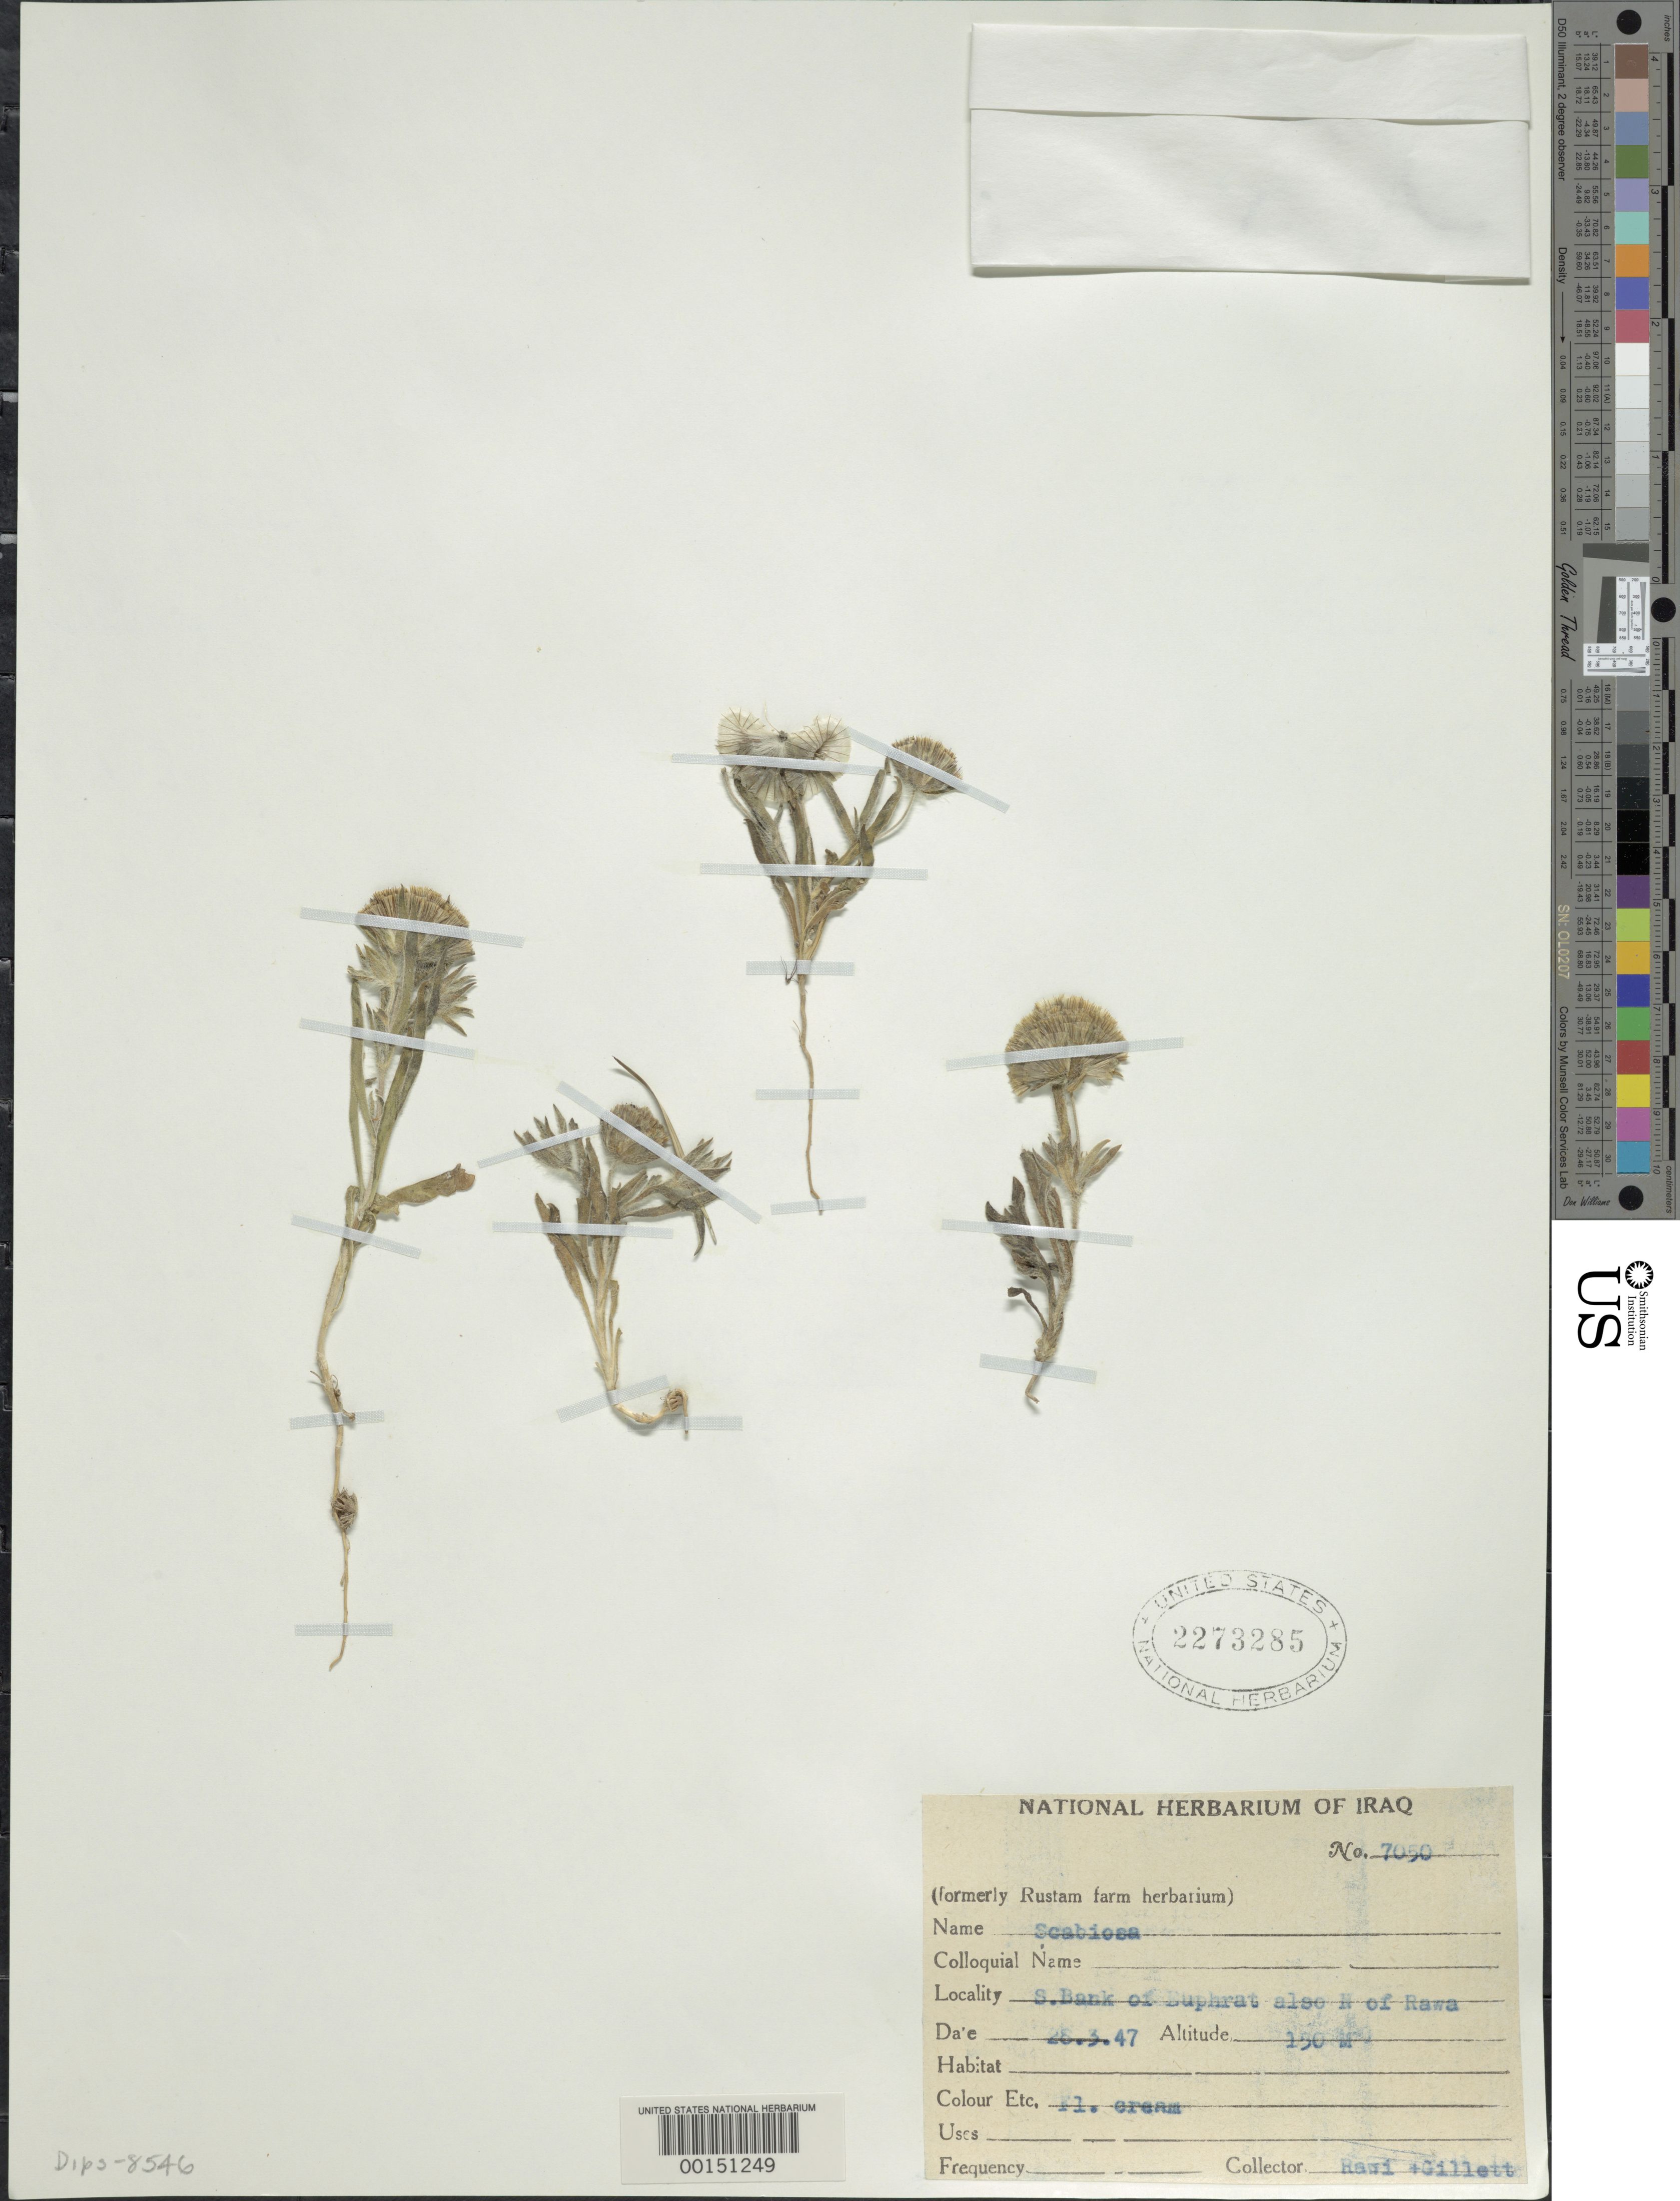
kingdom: Plantae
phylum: Tracheophyta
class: Magnoliopsida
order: Dipsacales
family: Caprifoliaceae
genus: Scabiosa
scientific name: Scabiosa sp.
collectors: R. Rawi & J. B. Gillett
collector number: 7050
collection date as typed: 26 Mar 1947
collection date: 1947-03-26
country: Iraq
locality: S bank of Euphrat, N of Rawa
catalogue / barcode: US 2273285